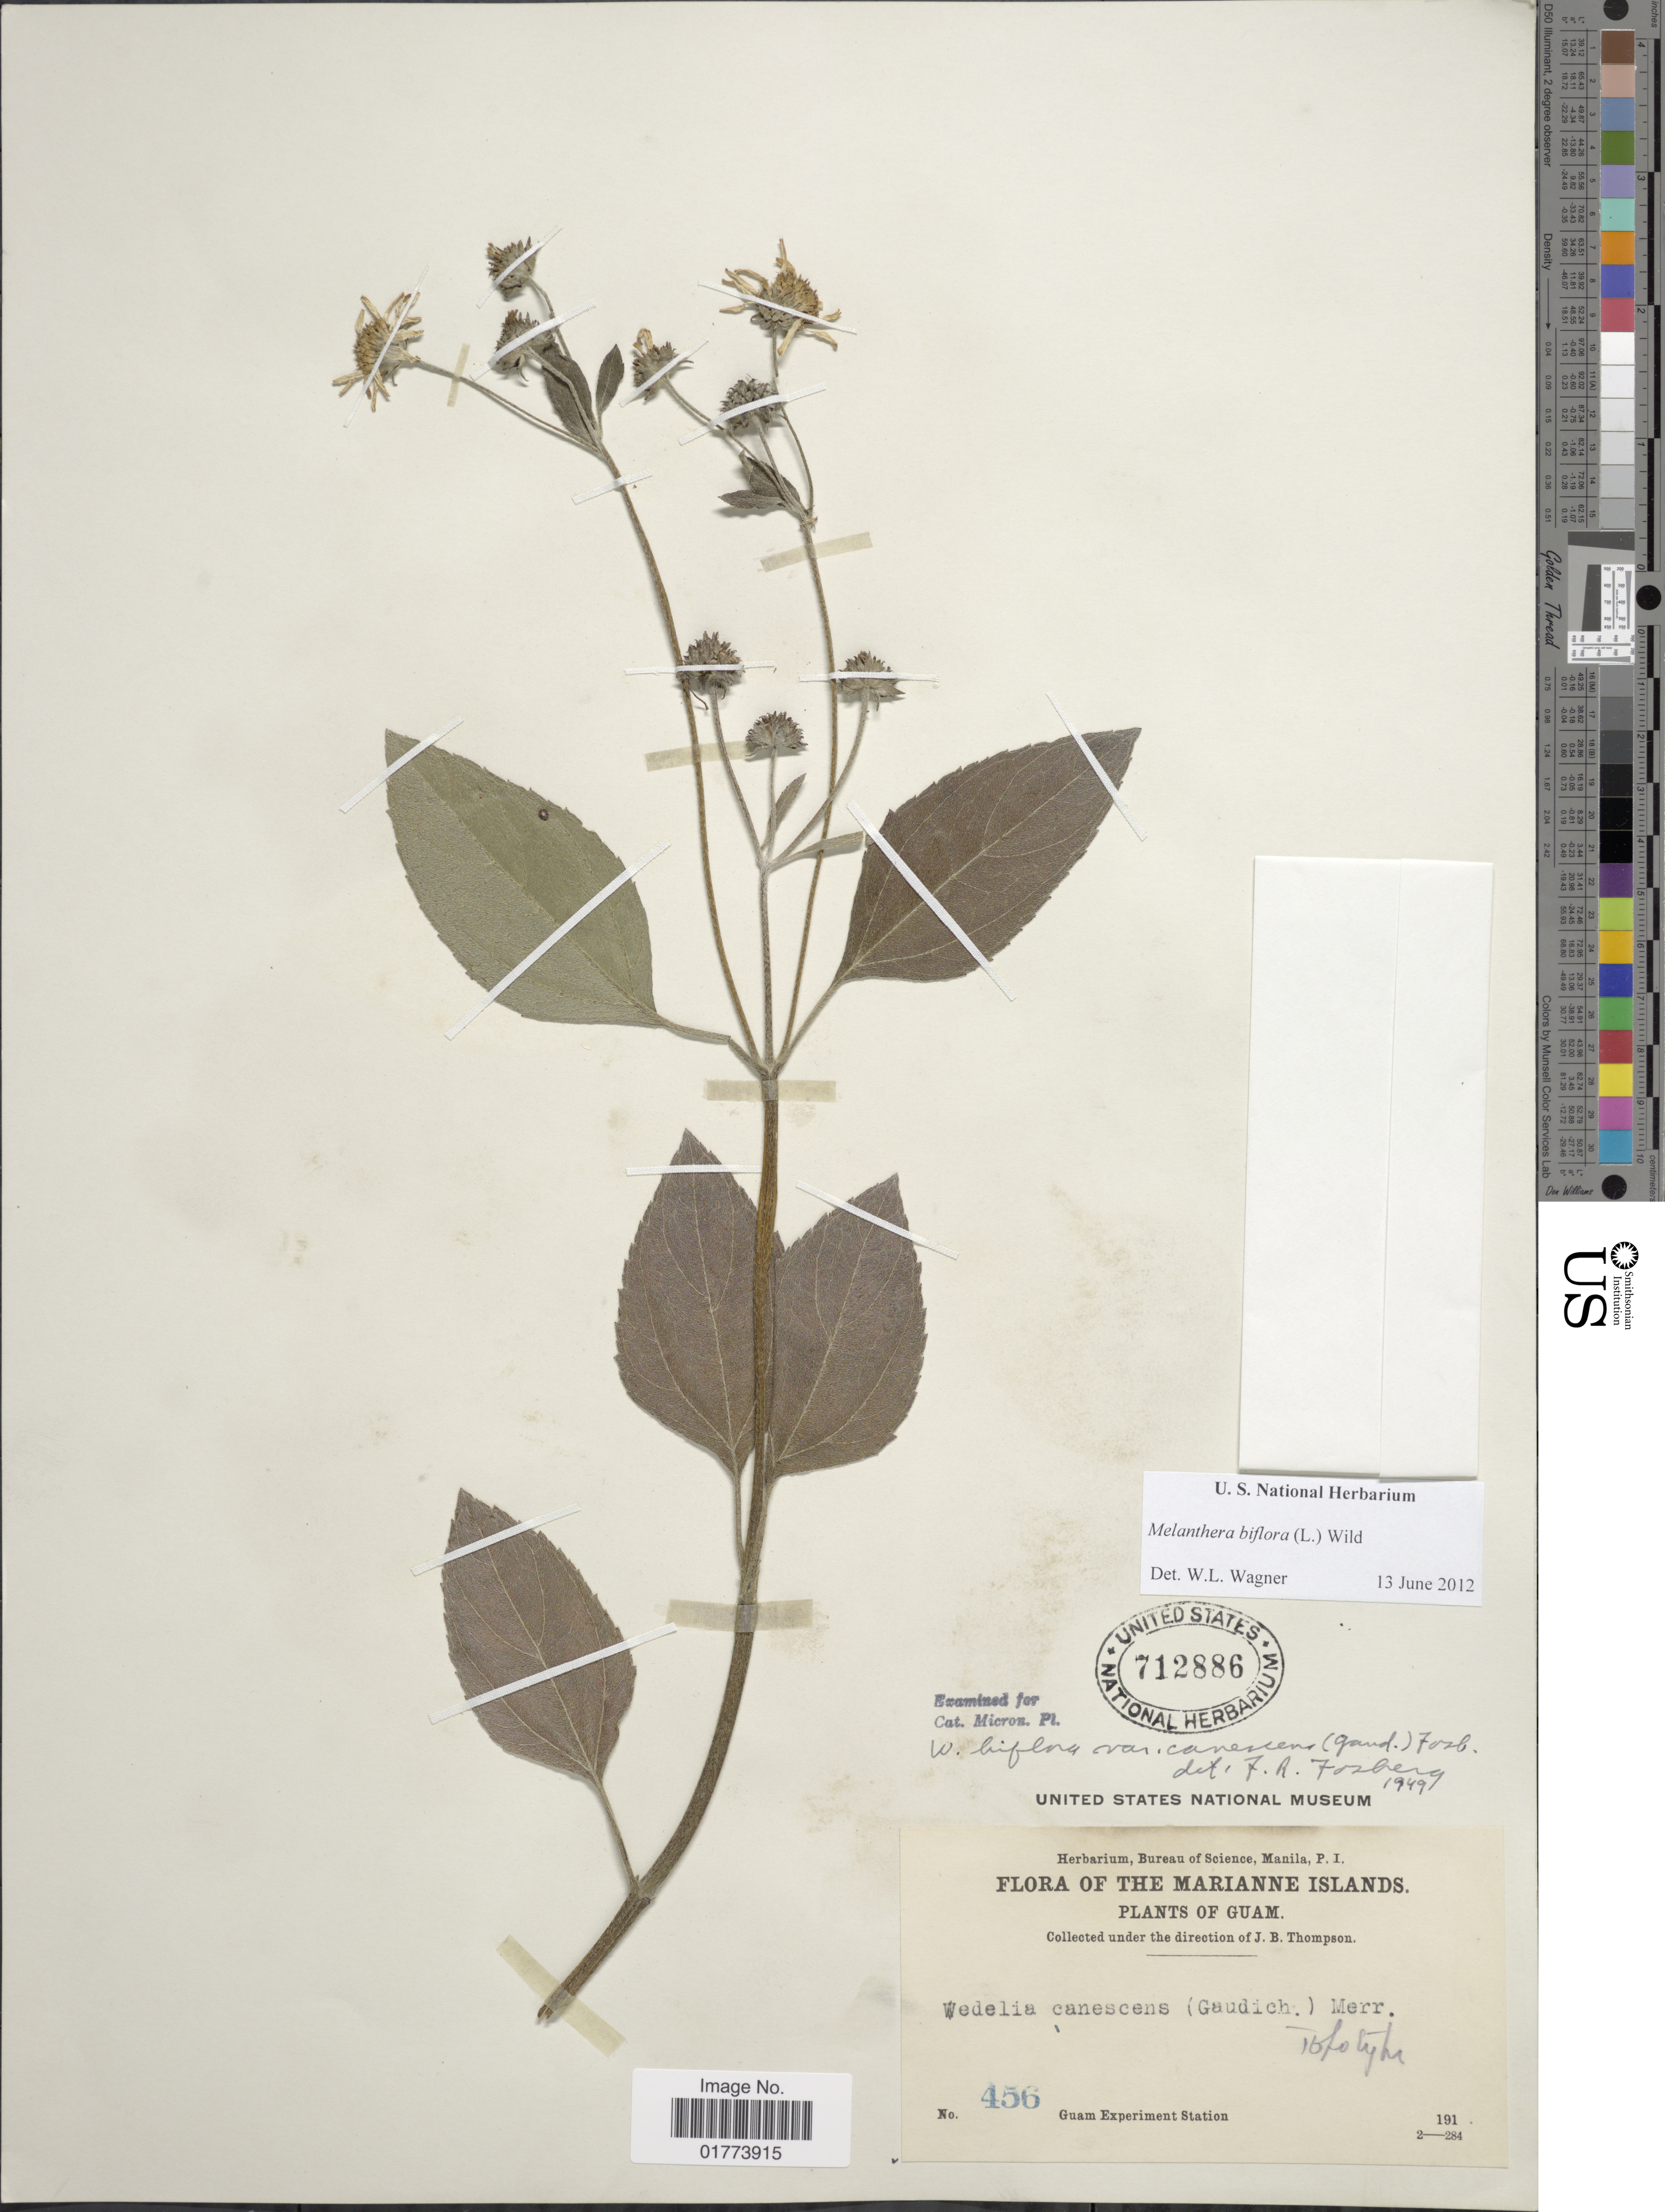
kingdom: Plantae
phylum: Tracheophyta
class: Magnoliopsida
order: Asterales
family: Asteraceae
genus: Wollastonia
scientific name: Wollastonia uniflora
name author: (Willd.) Orchard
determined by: Wagner, W. L., (BOT), Smithsonian Institution - National Museum of Natural History (UNITED STATES)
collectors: J. B. Thompson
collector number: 456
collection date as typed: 191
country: Guam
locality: Marianne Islands, Guam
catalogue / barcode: US 712886